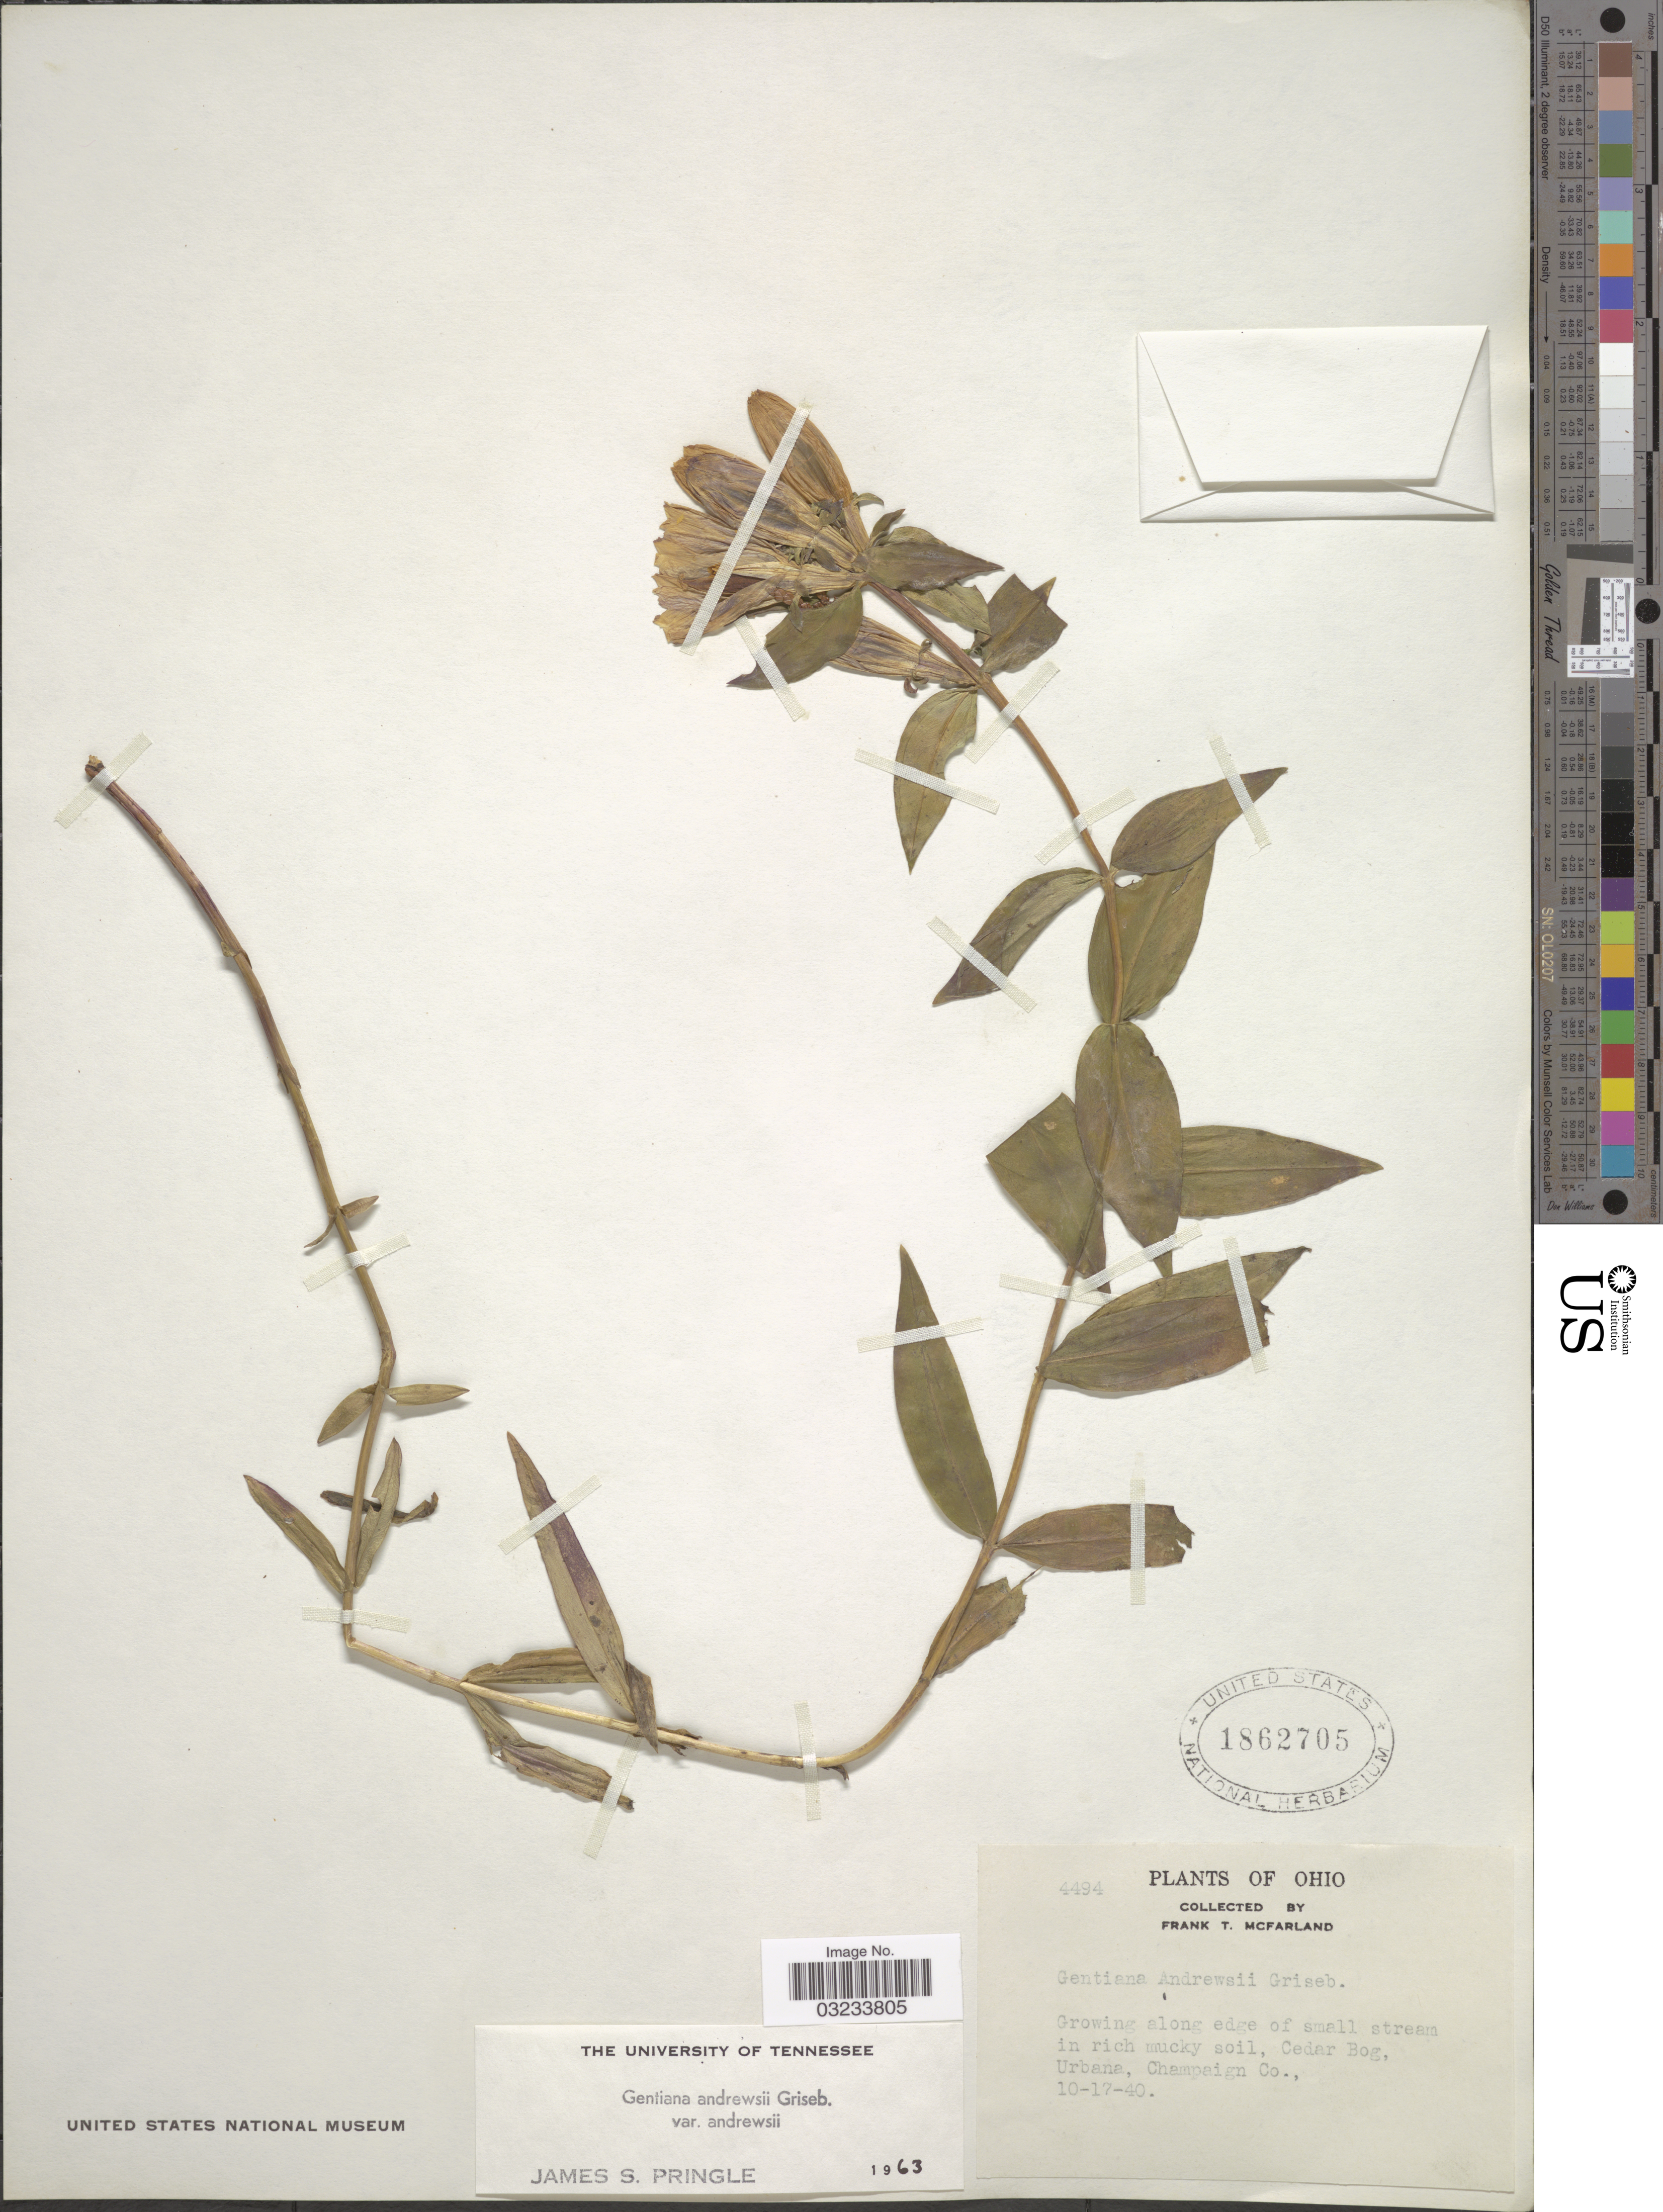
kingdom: Plantae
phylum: Tracheophyta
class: Magnoliopsida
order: Gentianales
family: Gentianaceae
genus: Gentiana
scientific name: Gentiana andrewsii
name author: Griseb.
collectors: F. McFarland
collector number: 4494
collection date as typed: Transcribed d/m/y: 17/10/40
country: United States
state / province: Ohio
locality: Cedar Bog, Urbana, Champaign Co.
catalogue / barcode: US 1862705